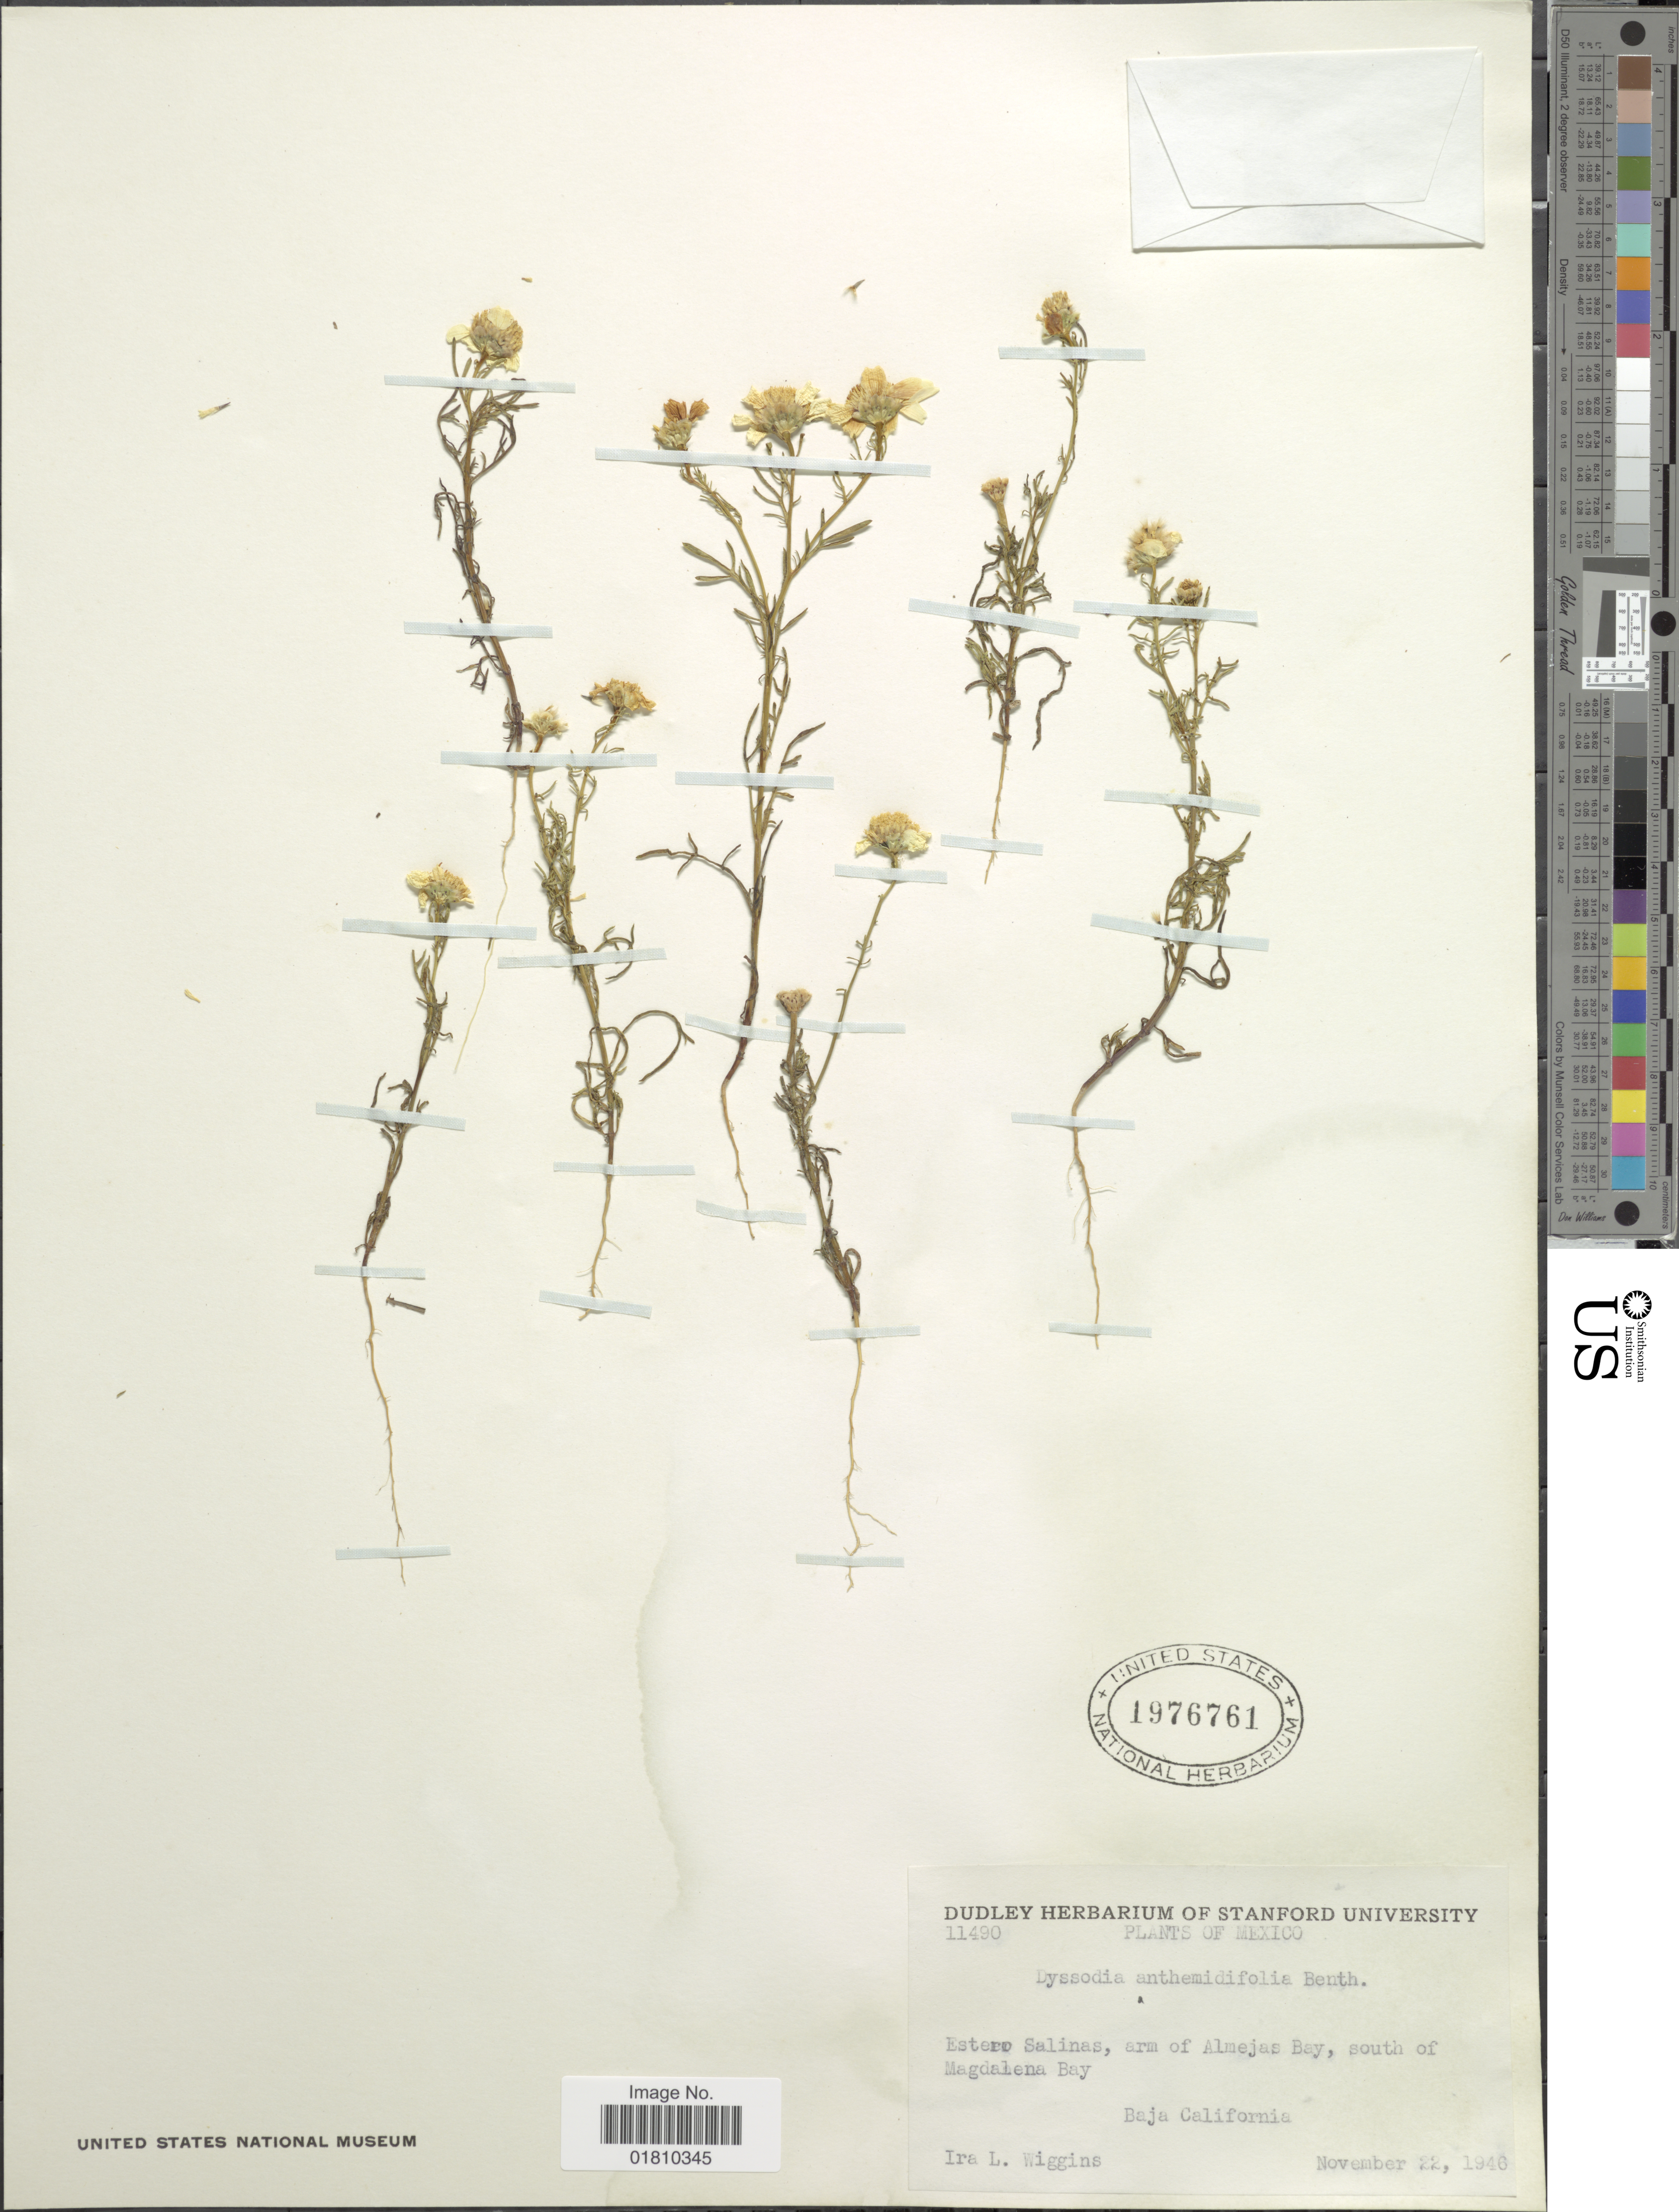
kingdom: Plantae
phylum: Tracheophyta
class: Magnoliopsida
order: Asterales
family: Asteraceae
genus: Boeberastrum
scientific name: Boeberastrum anthemidifolium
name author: Rydb.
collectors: I. L. Wiggins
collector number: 11490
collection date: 1946-11-22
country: Mexico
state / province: Baja California Sur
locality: Estero Salinas, arm of Almejas Bay, south of Magdalena Bay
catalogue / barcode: US 1976761